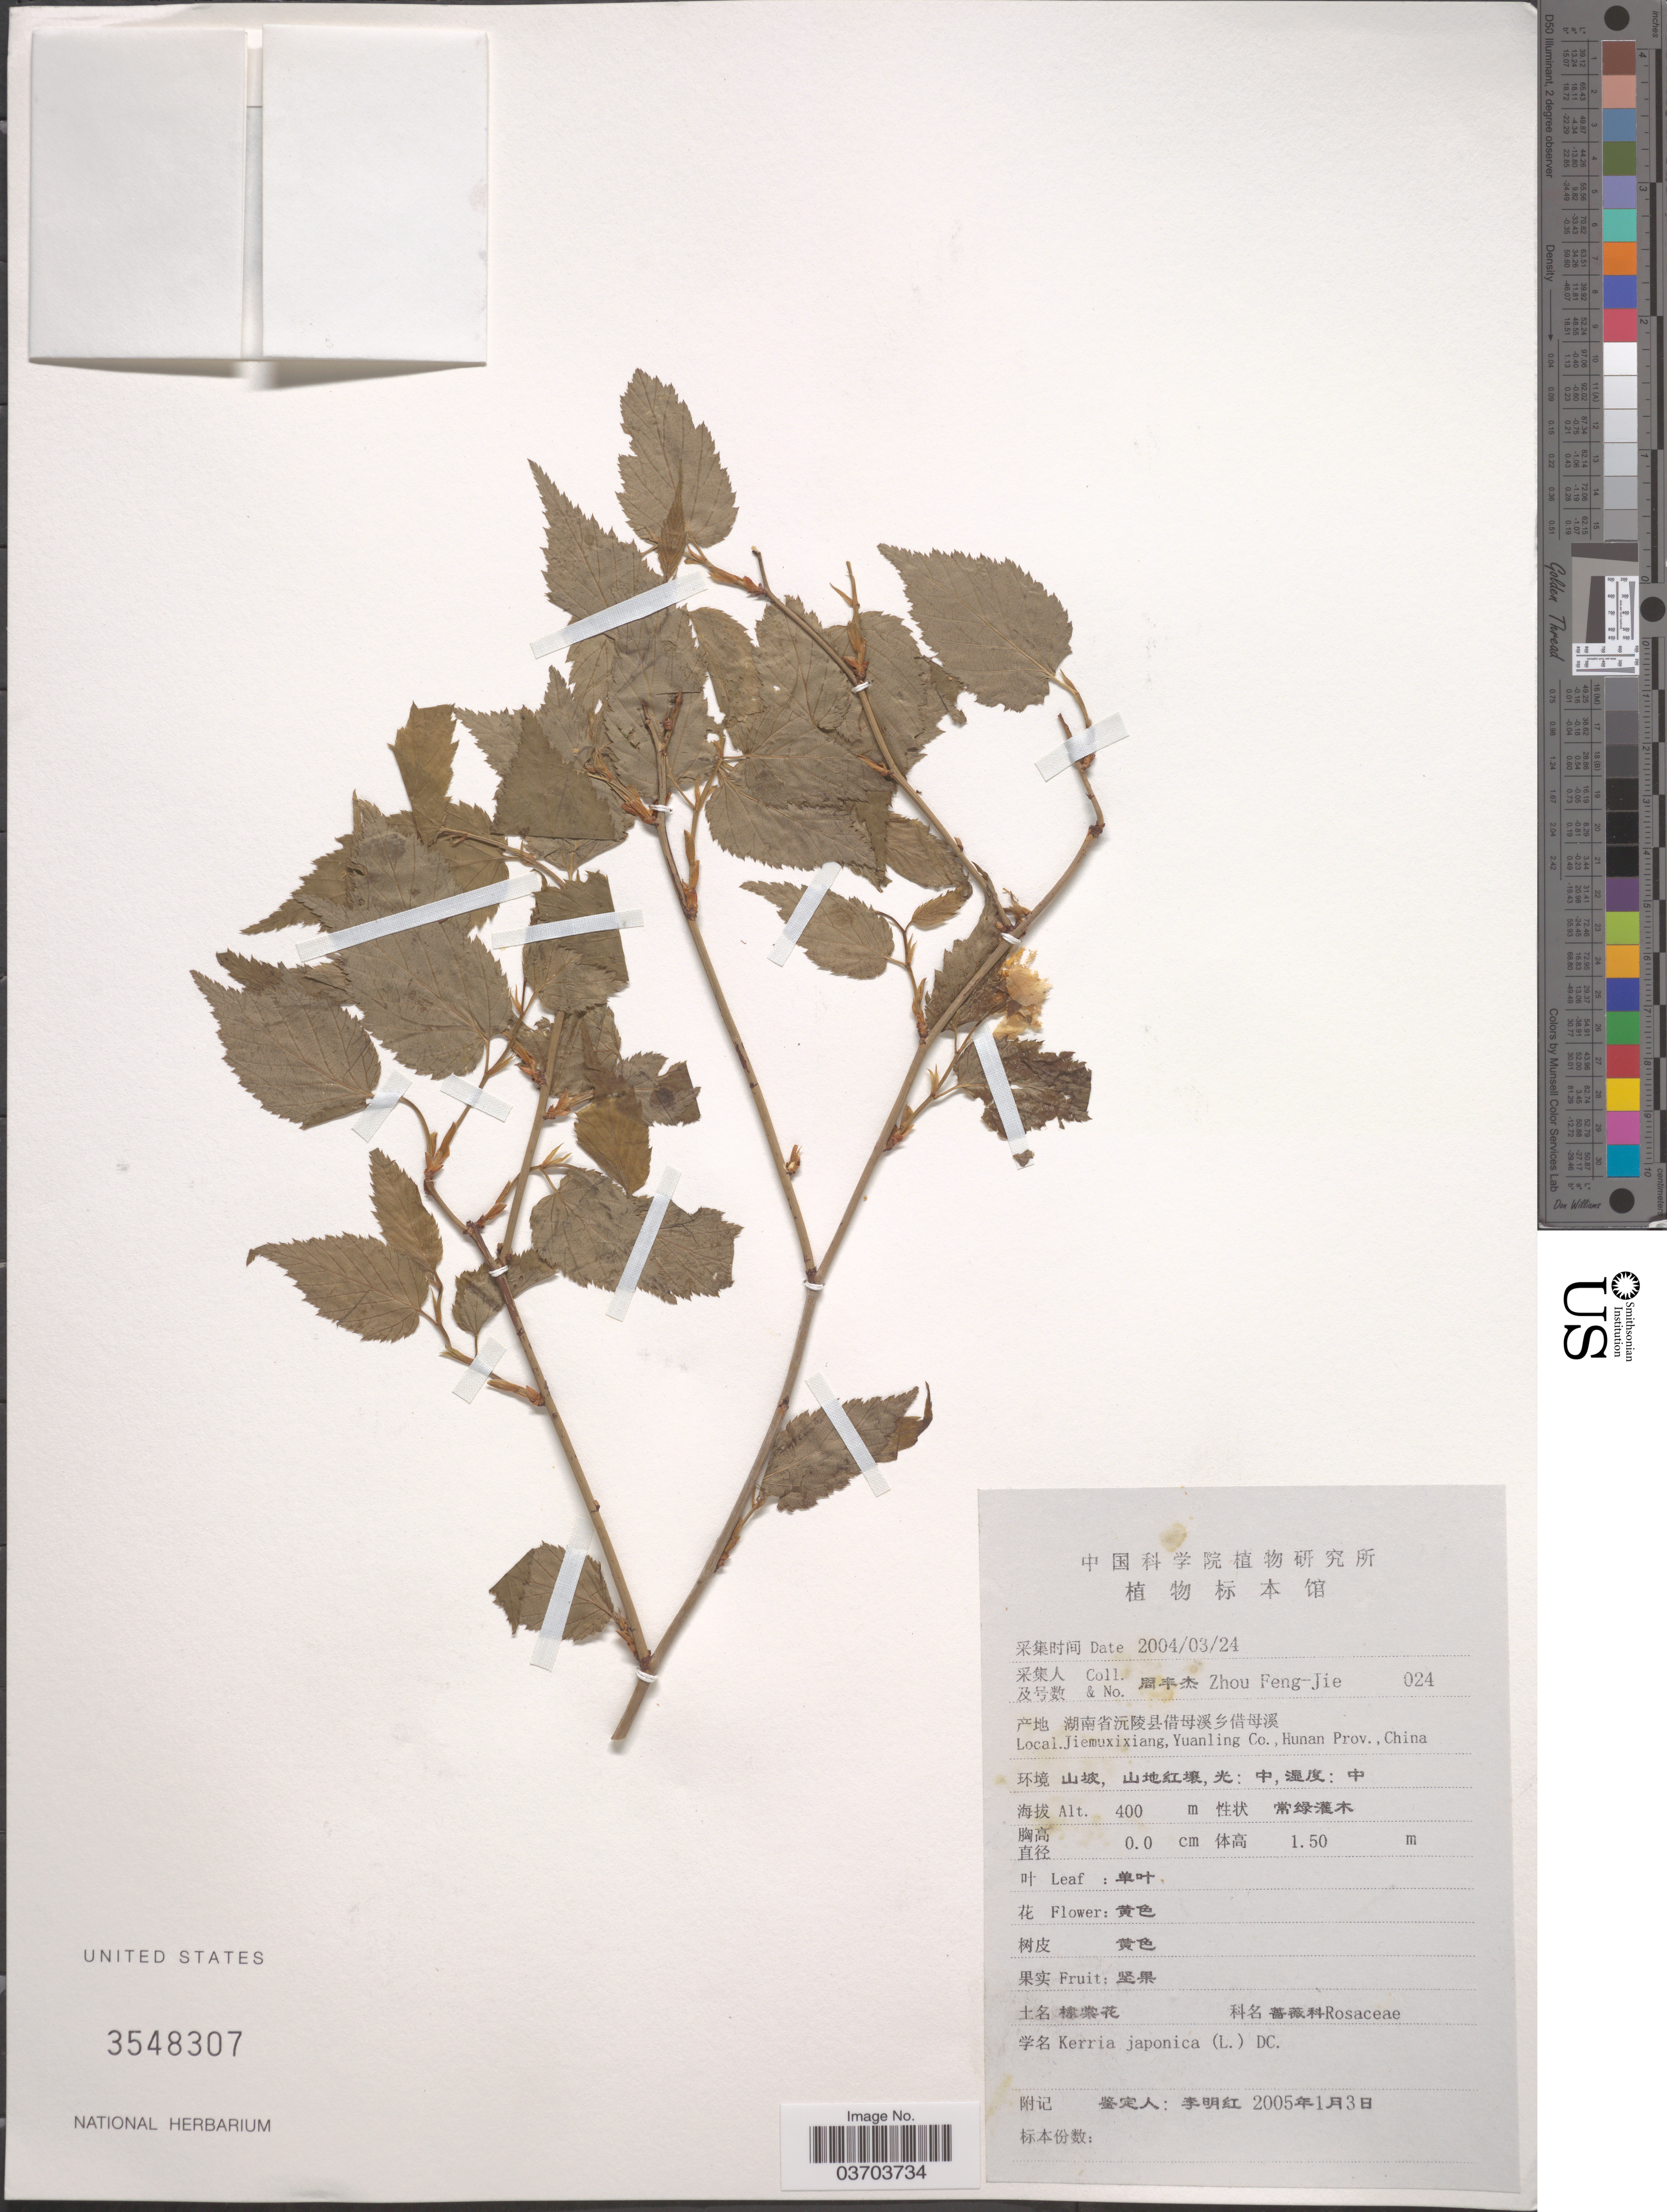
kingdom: Plantae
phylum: Tracheophyta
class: Magnoliopsida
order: Rosales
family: Rosaceae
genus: Kerria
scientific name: Kerria japonica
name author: (L.) DC.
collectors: F. Zhou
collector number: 024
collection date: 2004-03-24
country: China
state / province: Hunan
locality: Jiemxixiang, Yuanling Co.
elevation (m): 400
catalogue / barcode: US 3548307